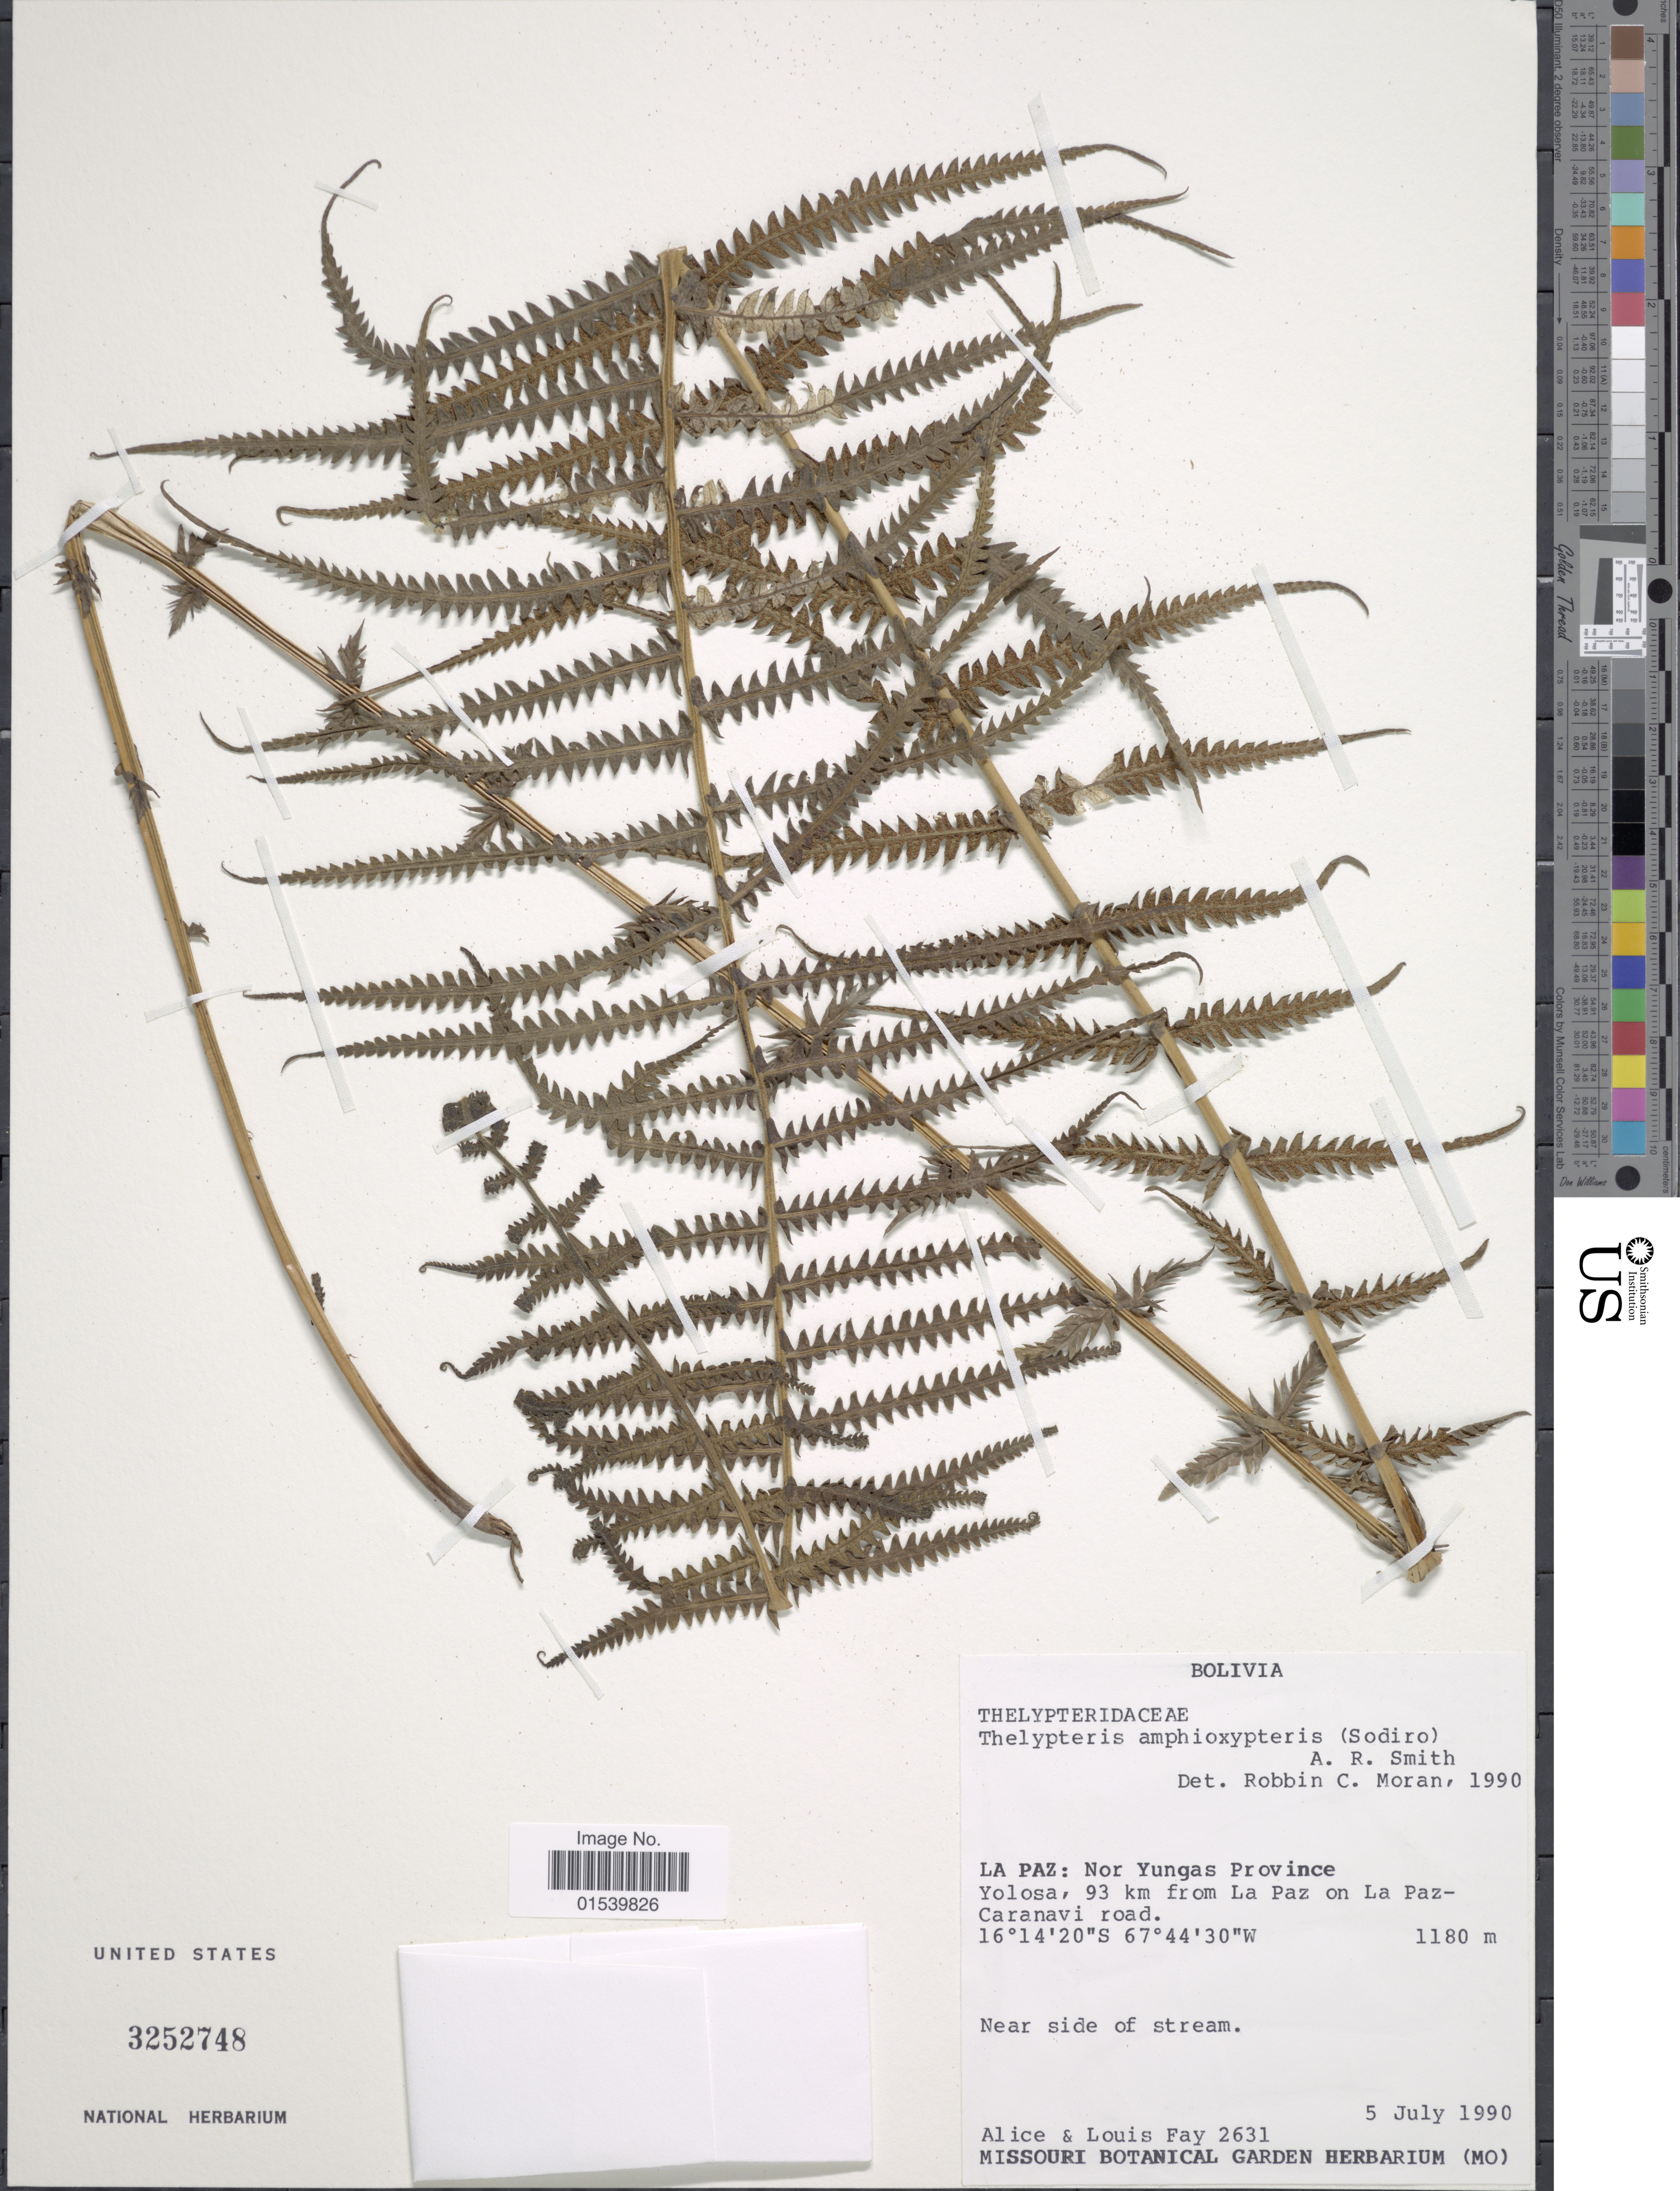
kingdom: Plantae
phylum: Tracheophyta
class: Polypodiopsida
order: Polypodiales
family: Thelypteridaceae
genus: Amauropelta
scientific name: Amauropelta amphioxypteris (Sodiro) comb. nov., ined. 2015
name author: (Sodiro)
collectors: A. Fay & L. Fay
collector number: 2631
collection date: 1990-07-05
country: Bolivia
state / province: La Paz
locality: Nor Yungas Province Yolosa, 93 km from La Paz on La Paz-Caranavi road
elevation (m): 1180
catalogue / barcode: US 3252748